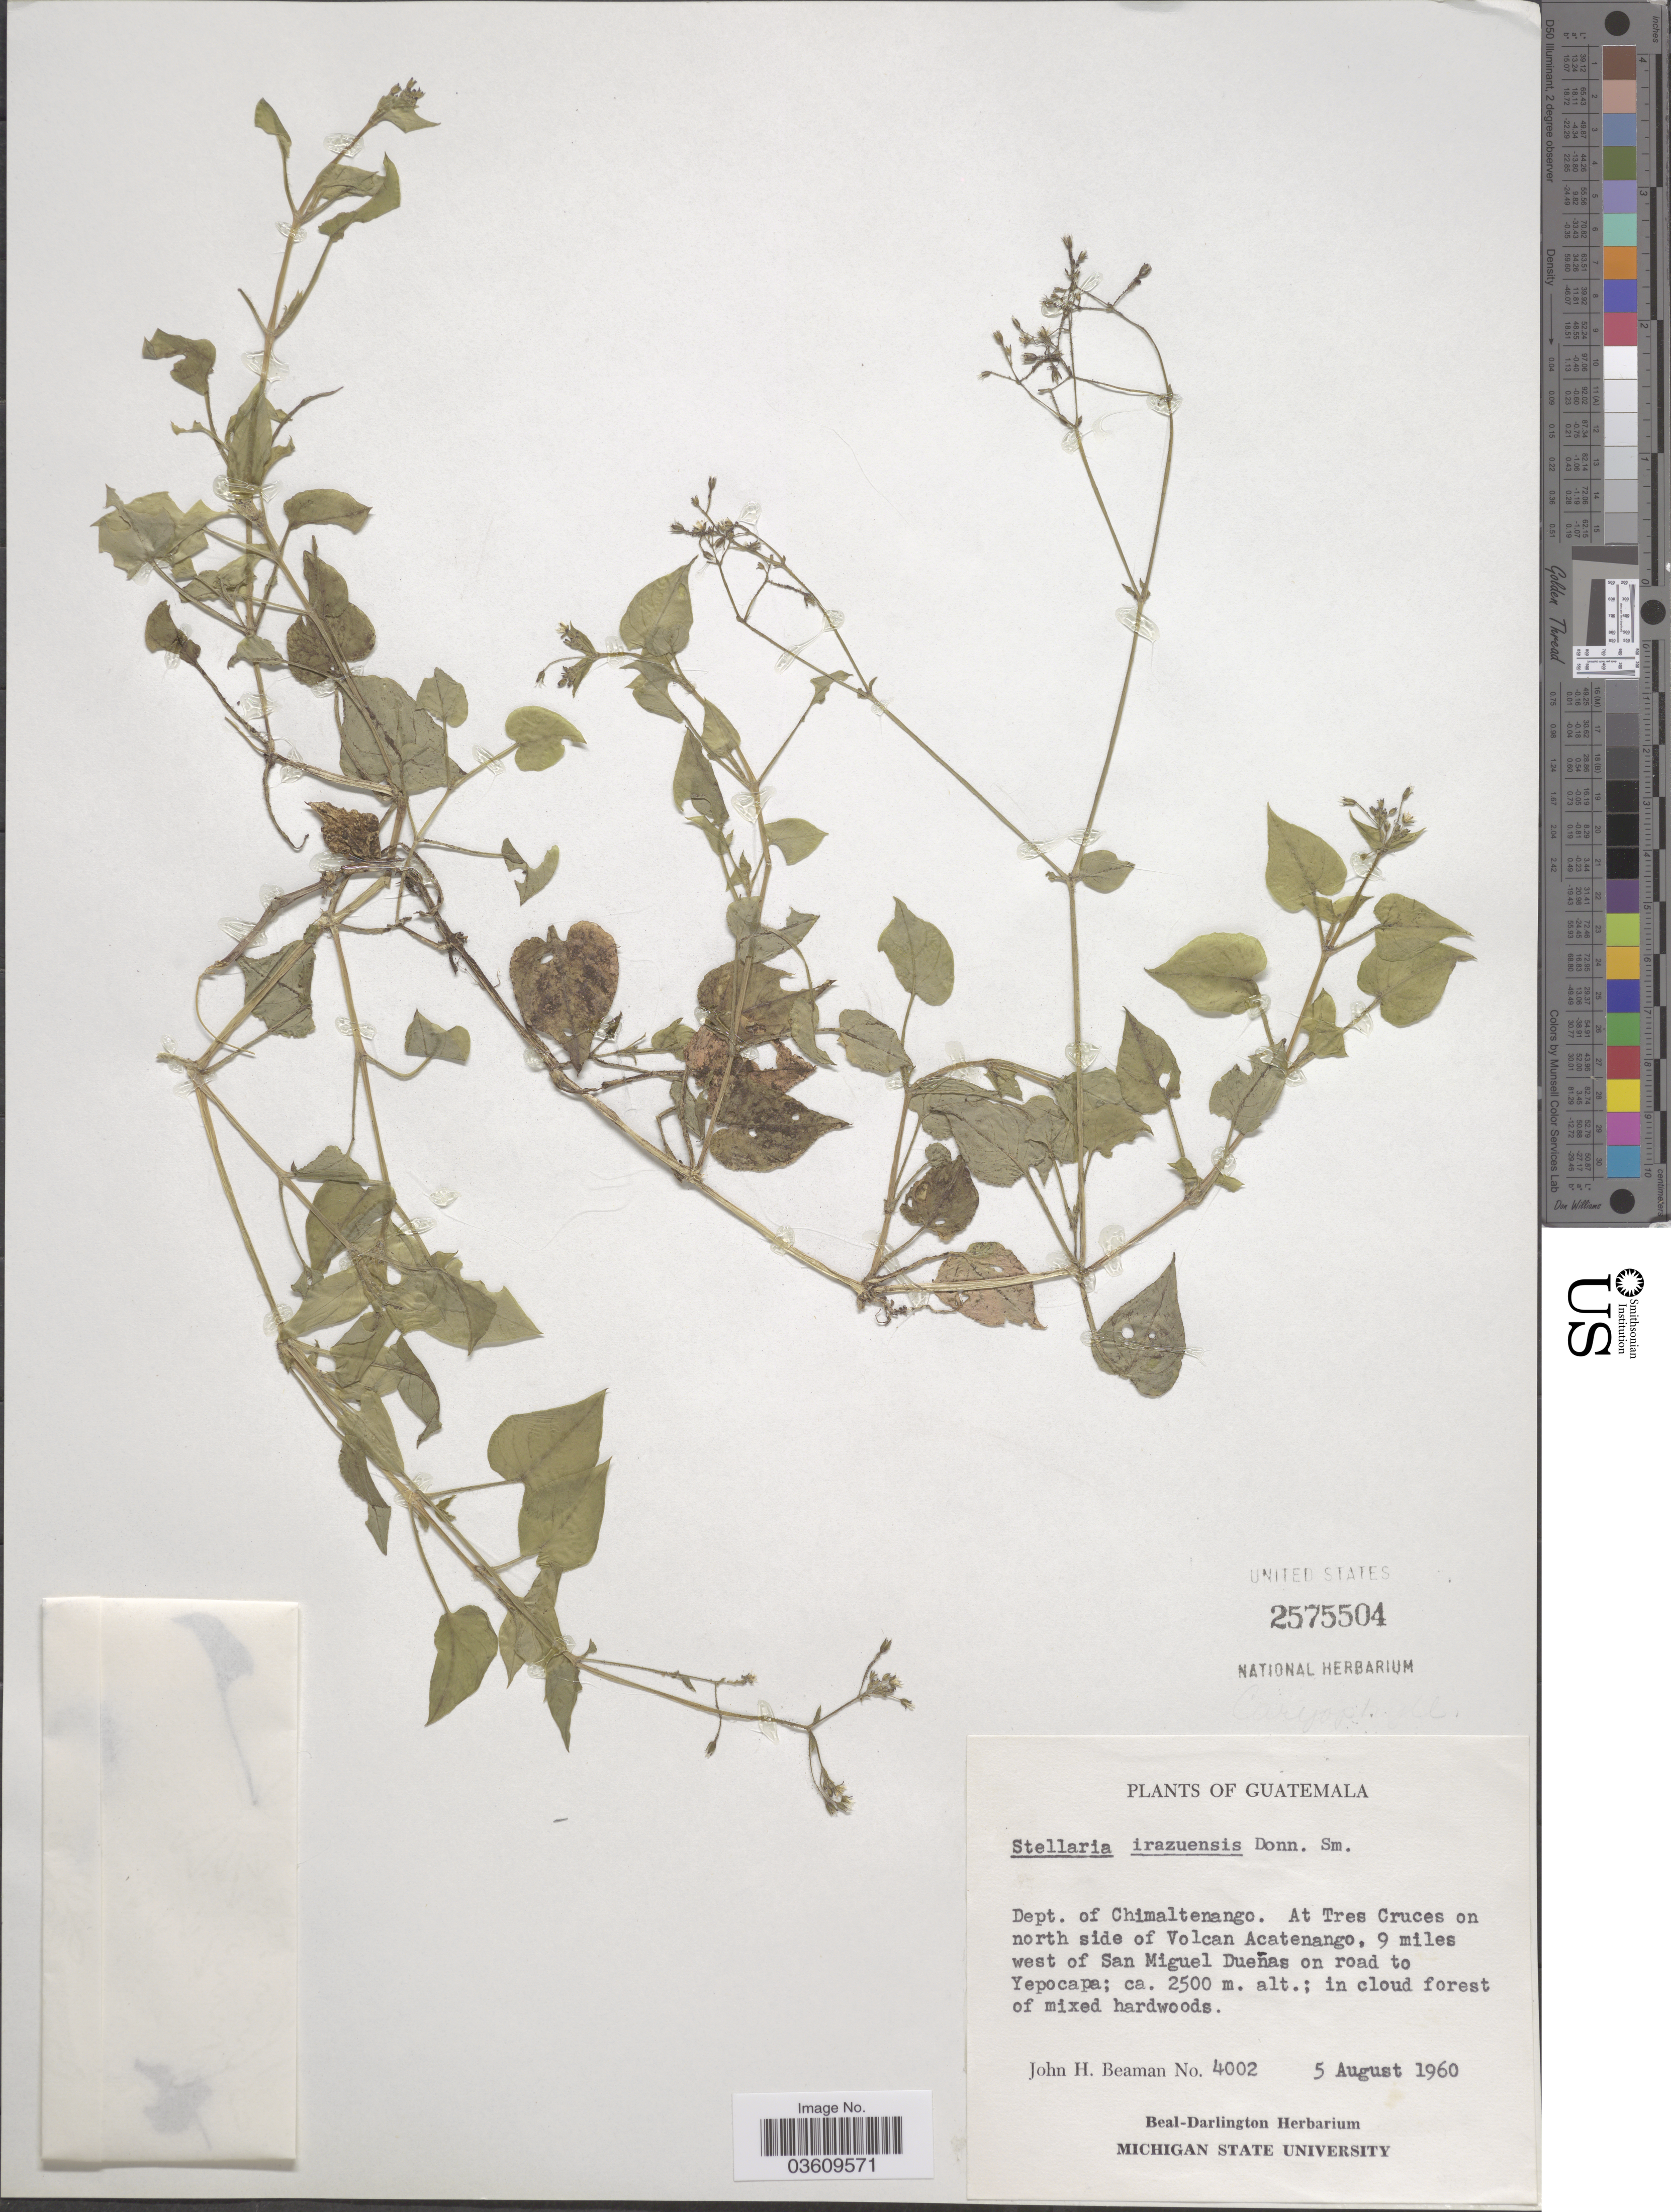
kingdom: Plantae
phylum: Tracheophyta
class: Magnoliopsida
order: Caryophyllales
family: Caryophyllaceae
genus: Stellaria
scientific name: Stellaria irazuensis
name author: Donn. Sm.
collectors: J. H. Beaman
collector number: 4002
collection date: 1960-08-05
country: Guatemala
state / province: Chimaltenango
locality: Dept. of Chimaltenango. At Tres Cruces on north side of Volcan Acatenango, 9 miles west of San Miguel Dueñas on road to Yepocapa.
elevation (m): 2500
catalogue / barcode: US 2575504